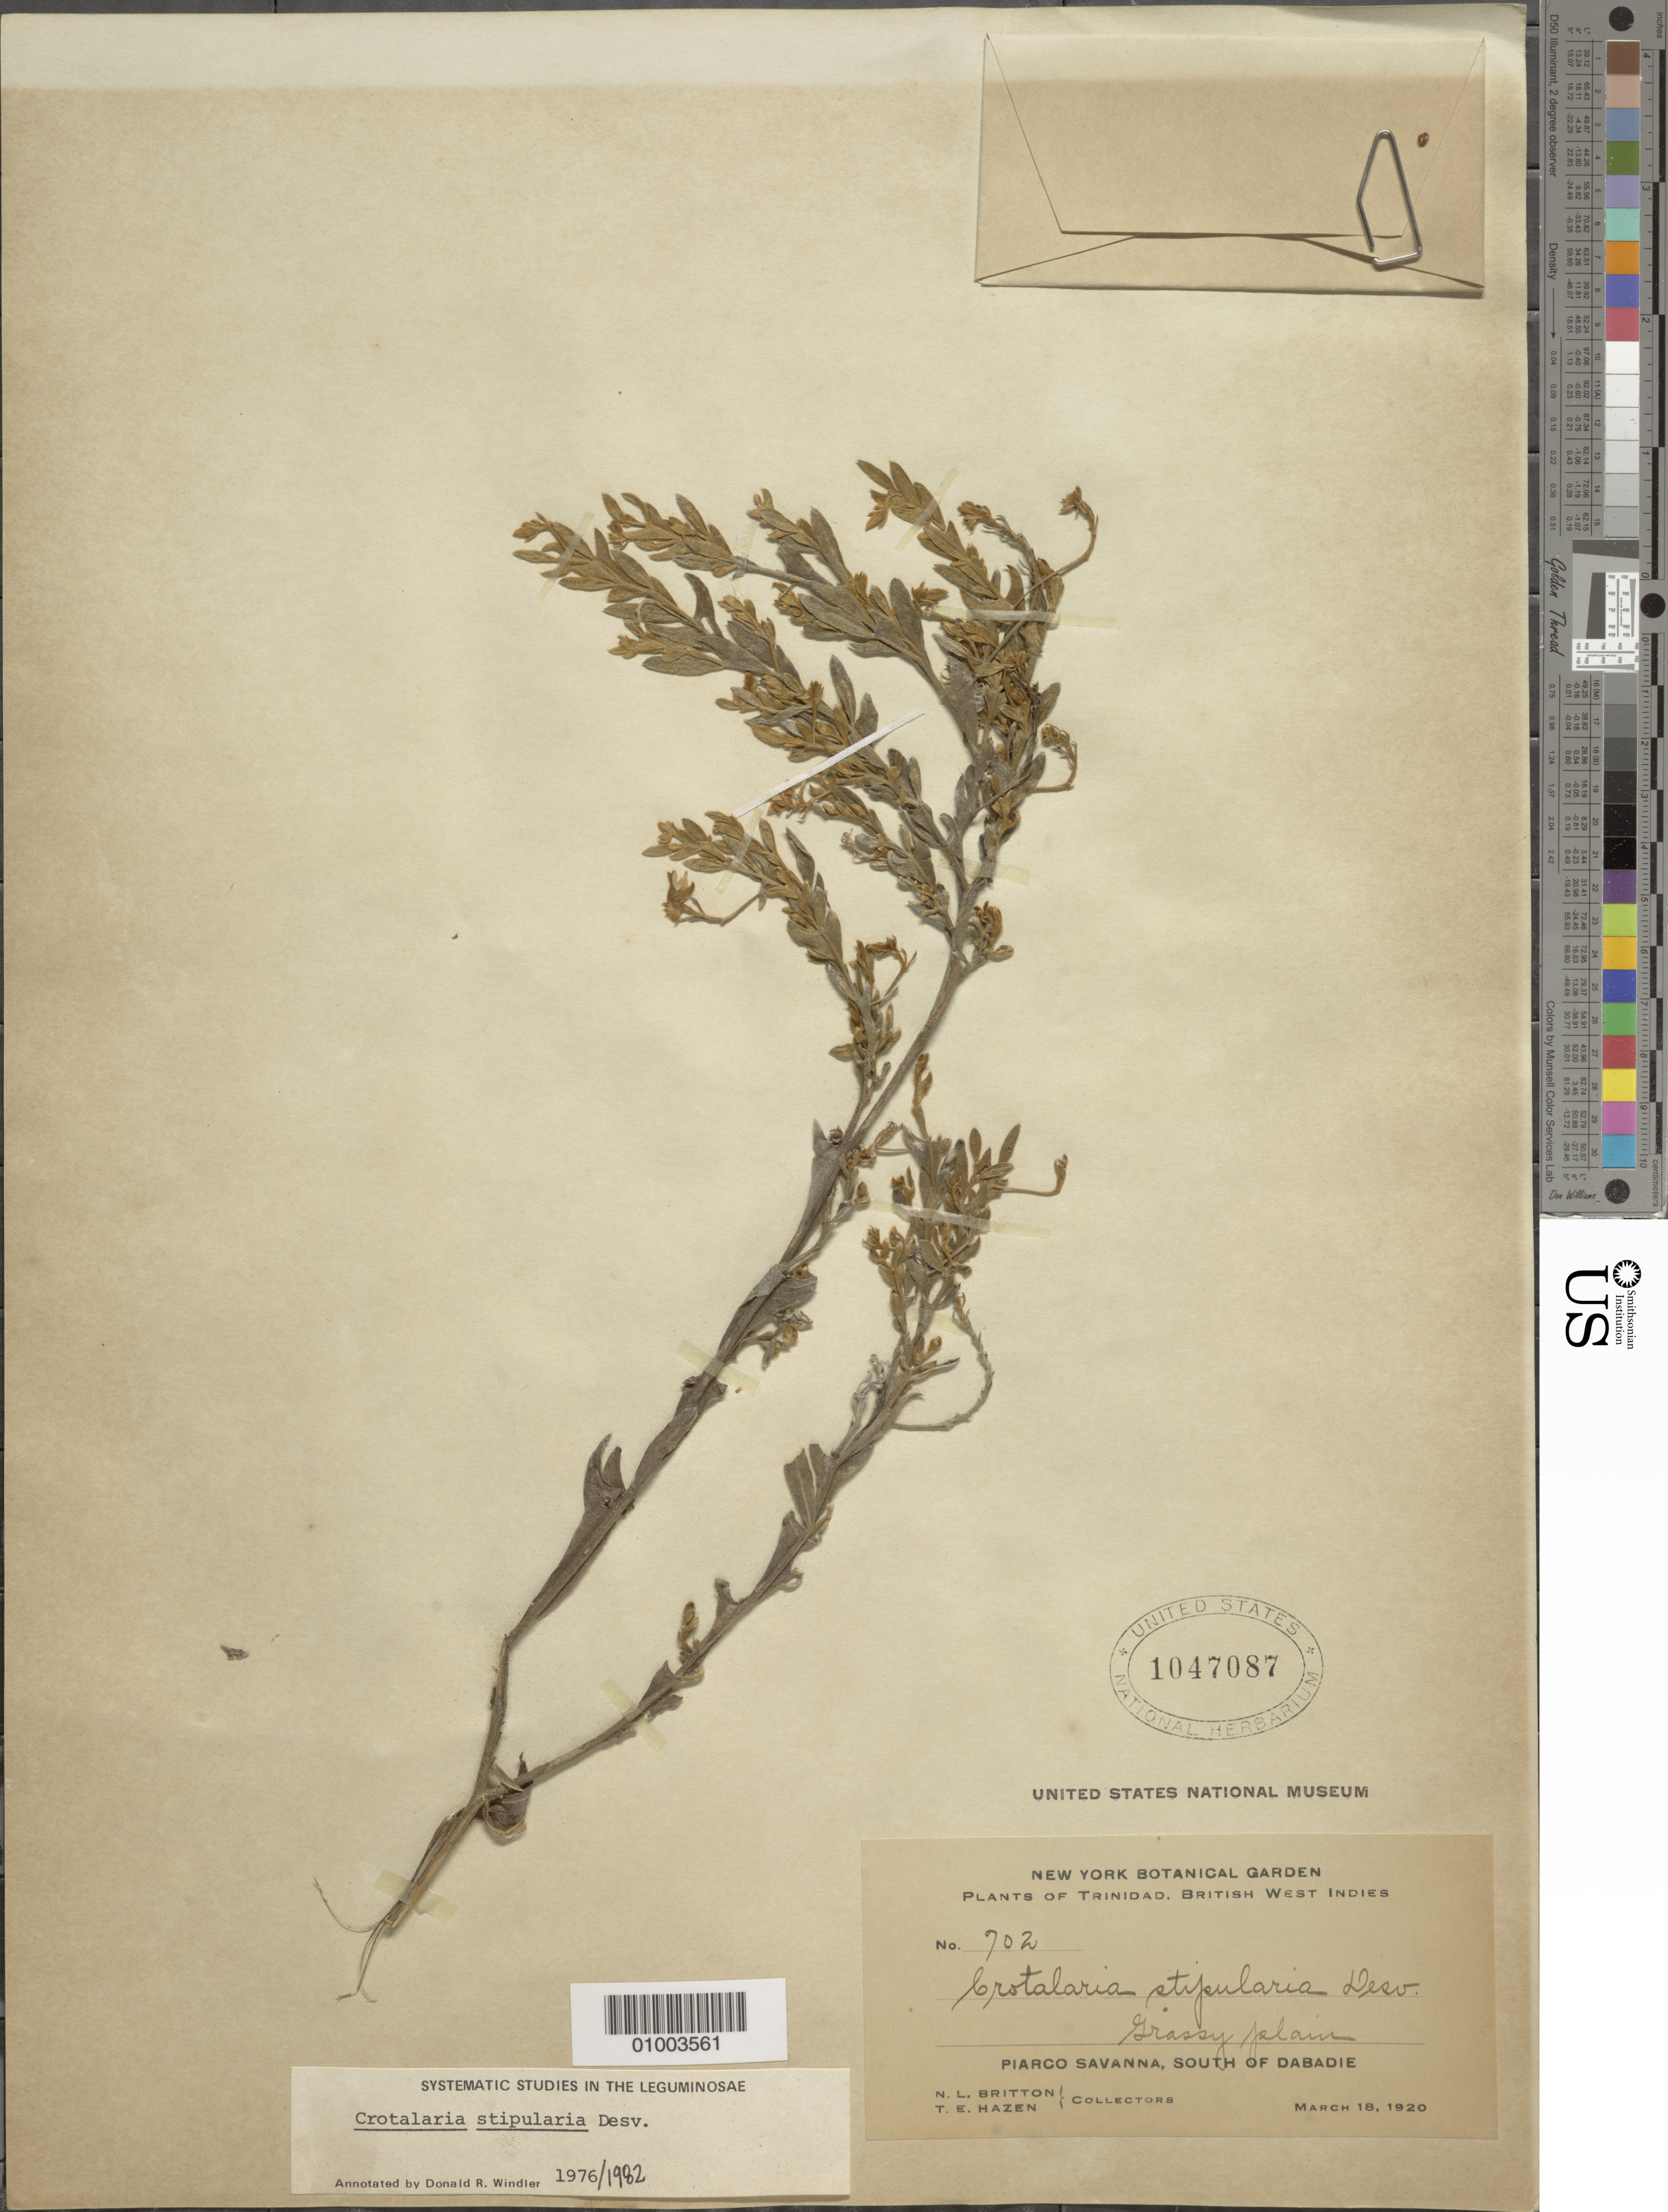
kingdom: Plantae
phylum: Tracheophyta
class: Magnoliopsida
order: Fabales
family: Fabaceae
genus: Crotalaria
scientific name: Crotalaria stipularia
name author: Desv.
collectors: N. Britton & T. E. Hazen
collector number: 702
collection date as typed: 18 Mar 1920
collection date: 1920-03-18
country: Trinidad and Tobago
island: Trinidad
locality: Piarco Savanna, South of Dabadie. Grassy plain.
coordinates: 0 N, 0 E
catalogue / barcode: US 1047087